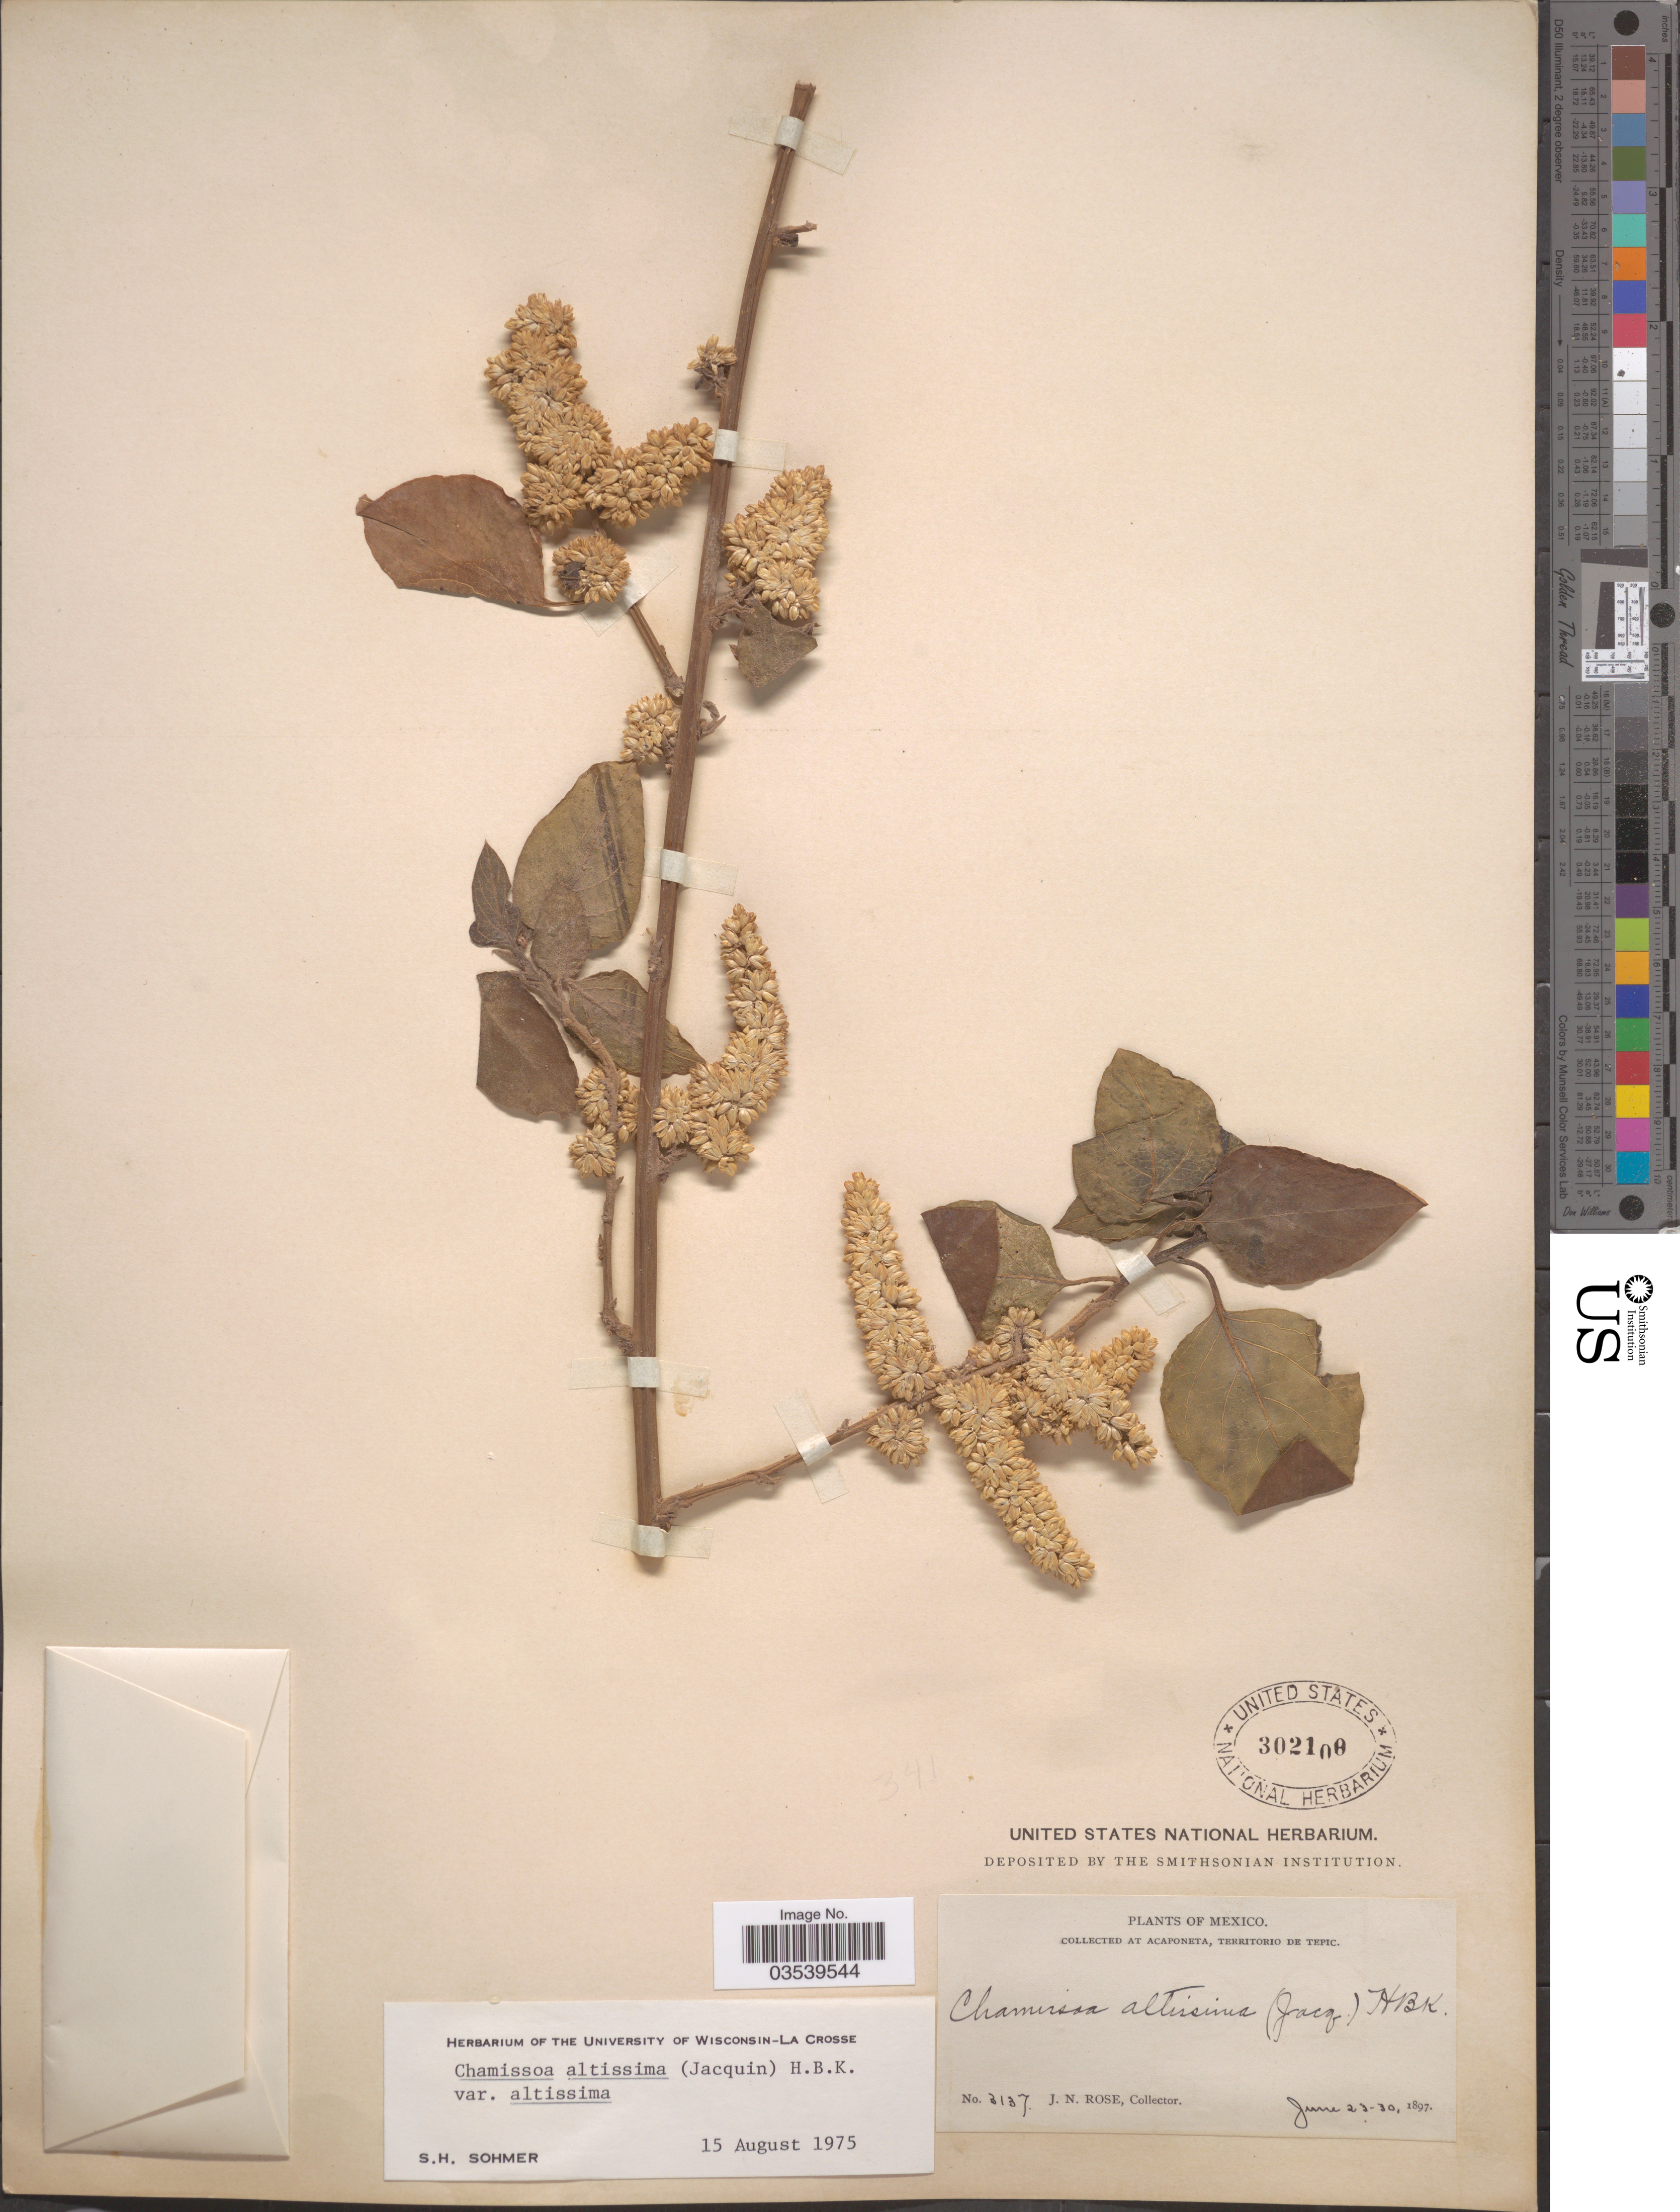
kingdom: Plantae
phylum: Tracheophyta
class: Magnoliopsida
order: Caryophyllales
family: Amaranthaceae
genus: Chamissoa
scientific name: Chamissoa altissima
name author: (Jacq.) Kunth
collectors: J. N. Rose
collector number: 3137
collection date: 1897-06-23/1897-06-30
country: Mexico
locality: At Acaponeta, Territorio de Tepic.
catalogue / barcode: US 302100